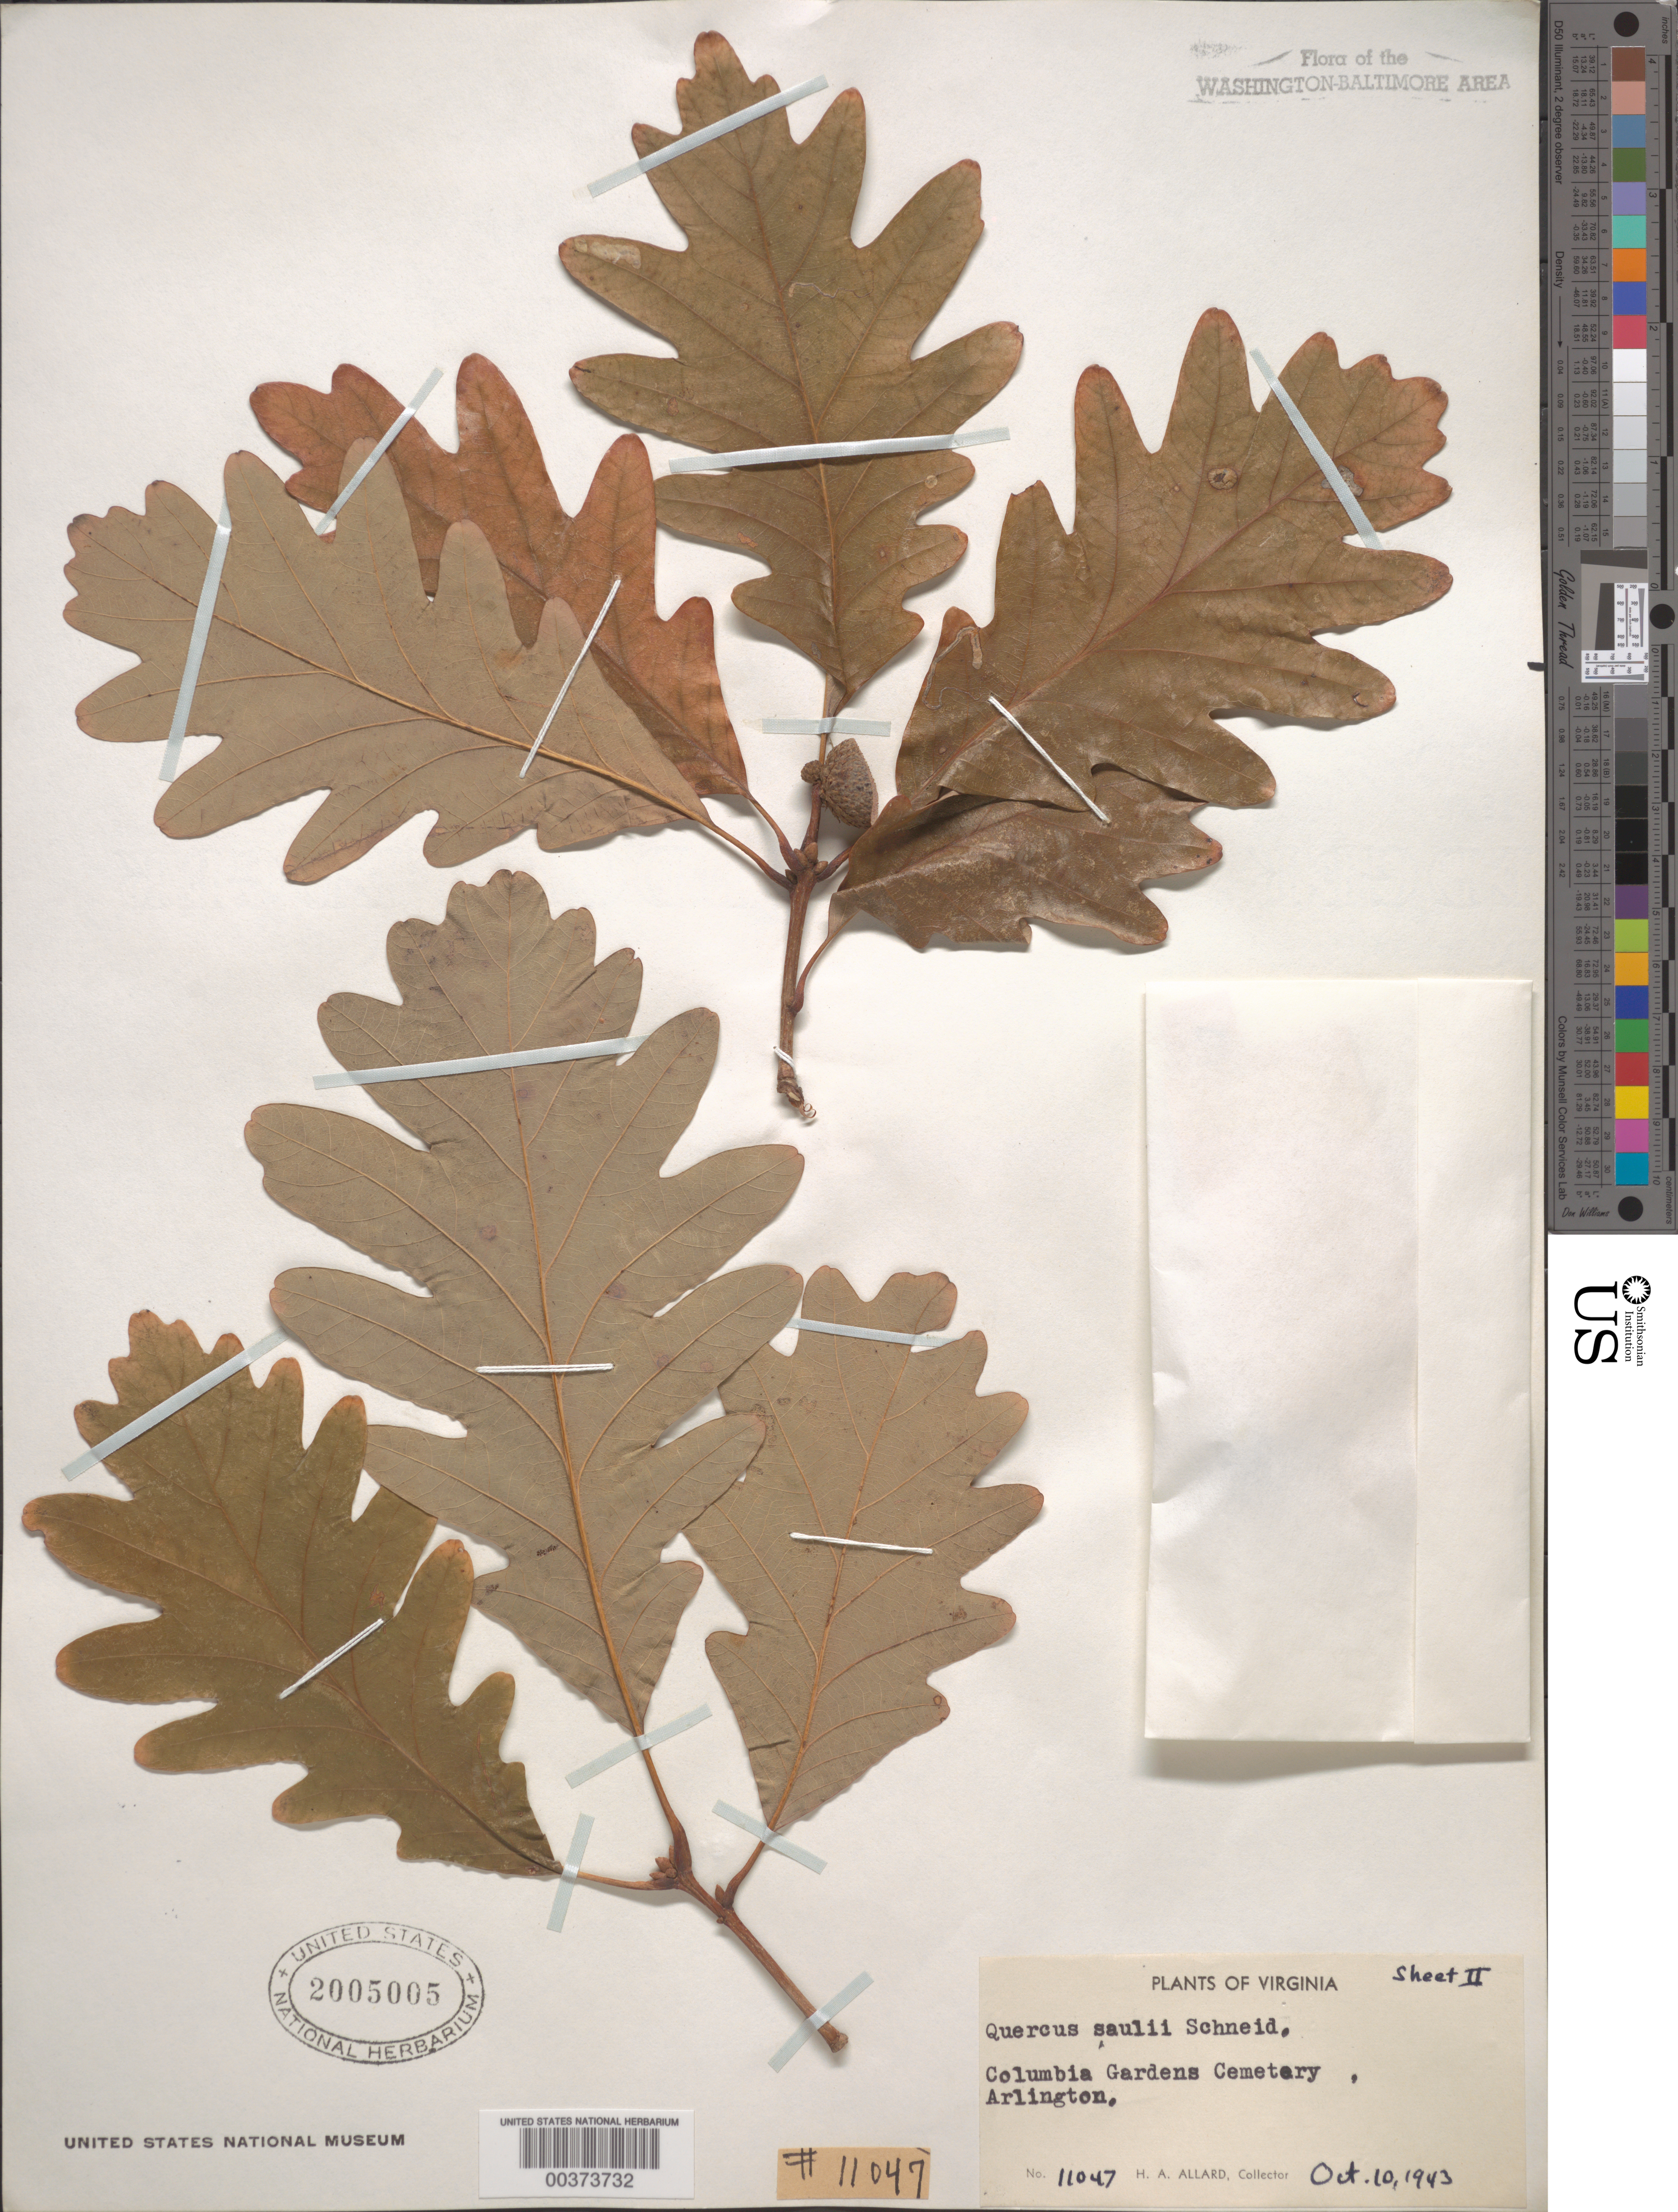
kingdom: Plantae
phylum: Tracheophyta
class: Magnoliopsida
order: Fagales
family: Fagaceae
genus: Quercus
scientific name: Quercus x saulii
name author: C. K. Schneider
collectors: H. A. Allard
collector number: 11047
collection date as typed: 10 Oct 1943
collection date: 1943-10-10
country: United States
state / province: Virginia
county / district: Arlington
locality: Columbia Gardens Cemetery, Arlington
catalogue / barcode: US 2005005